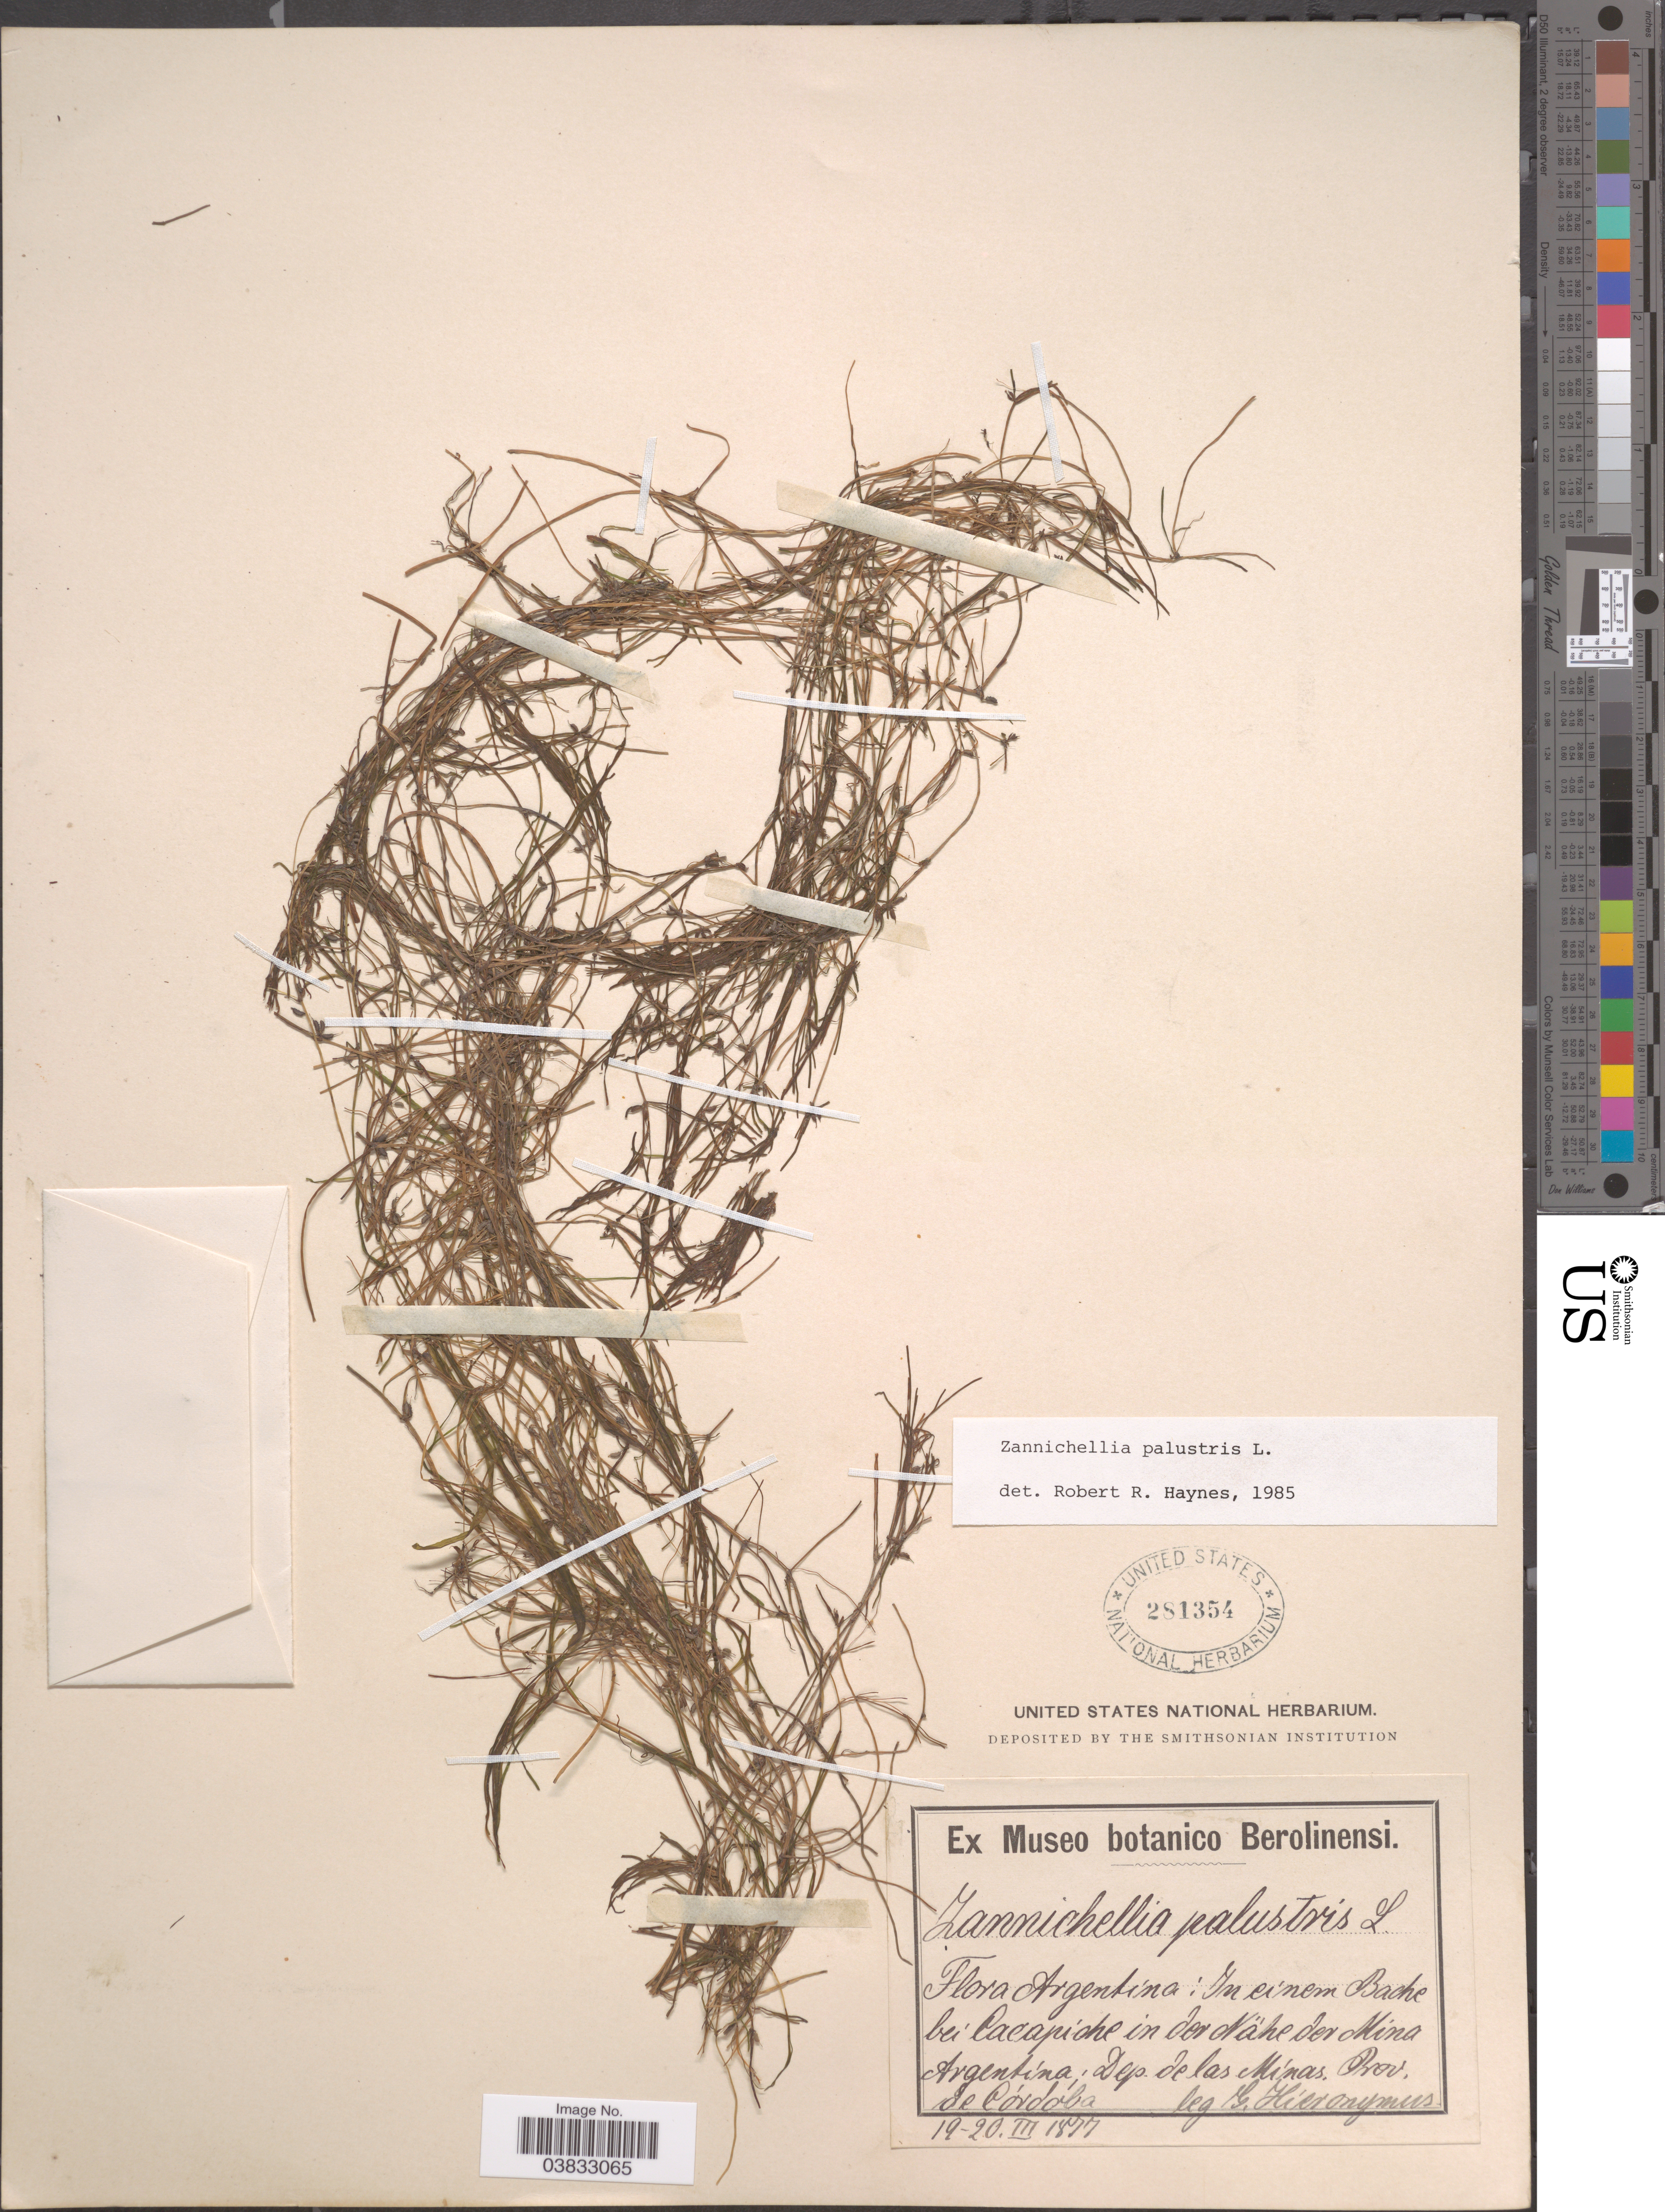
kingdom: Plantae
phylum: Tracheophyta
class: Liliopsida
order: Alismatales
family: Potamogetonaceae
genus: Zannichellia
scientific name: Zannichellia palustris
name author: L.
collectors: G. H. Hieronymus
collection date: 1877-03-19/1877-03-20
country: Argentina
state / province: Cordoba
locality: In einem Bache bei Cacapiche in der Nähe der Mina Argentina; Dep. de las Minas.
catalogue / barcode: US 281354